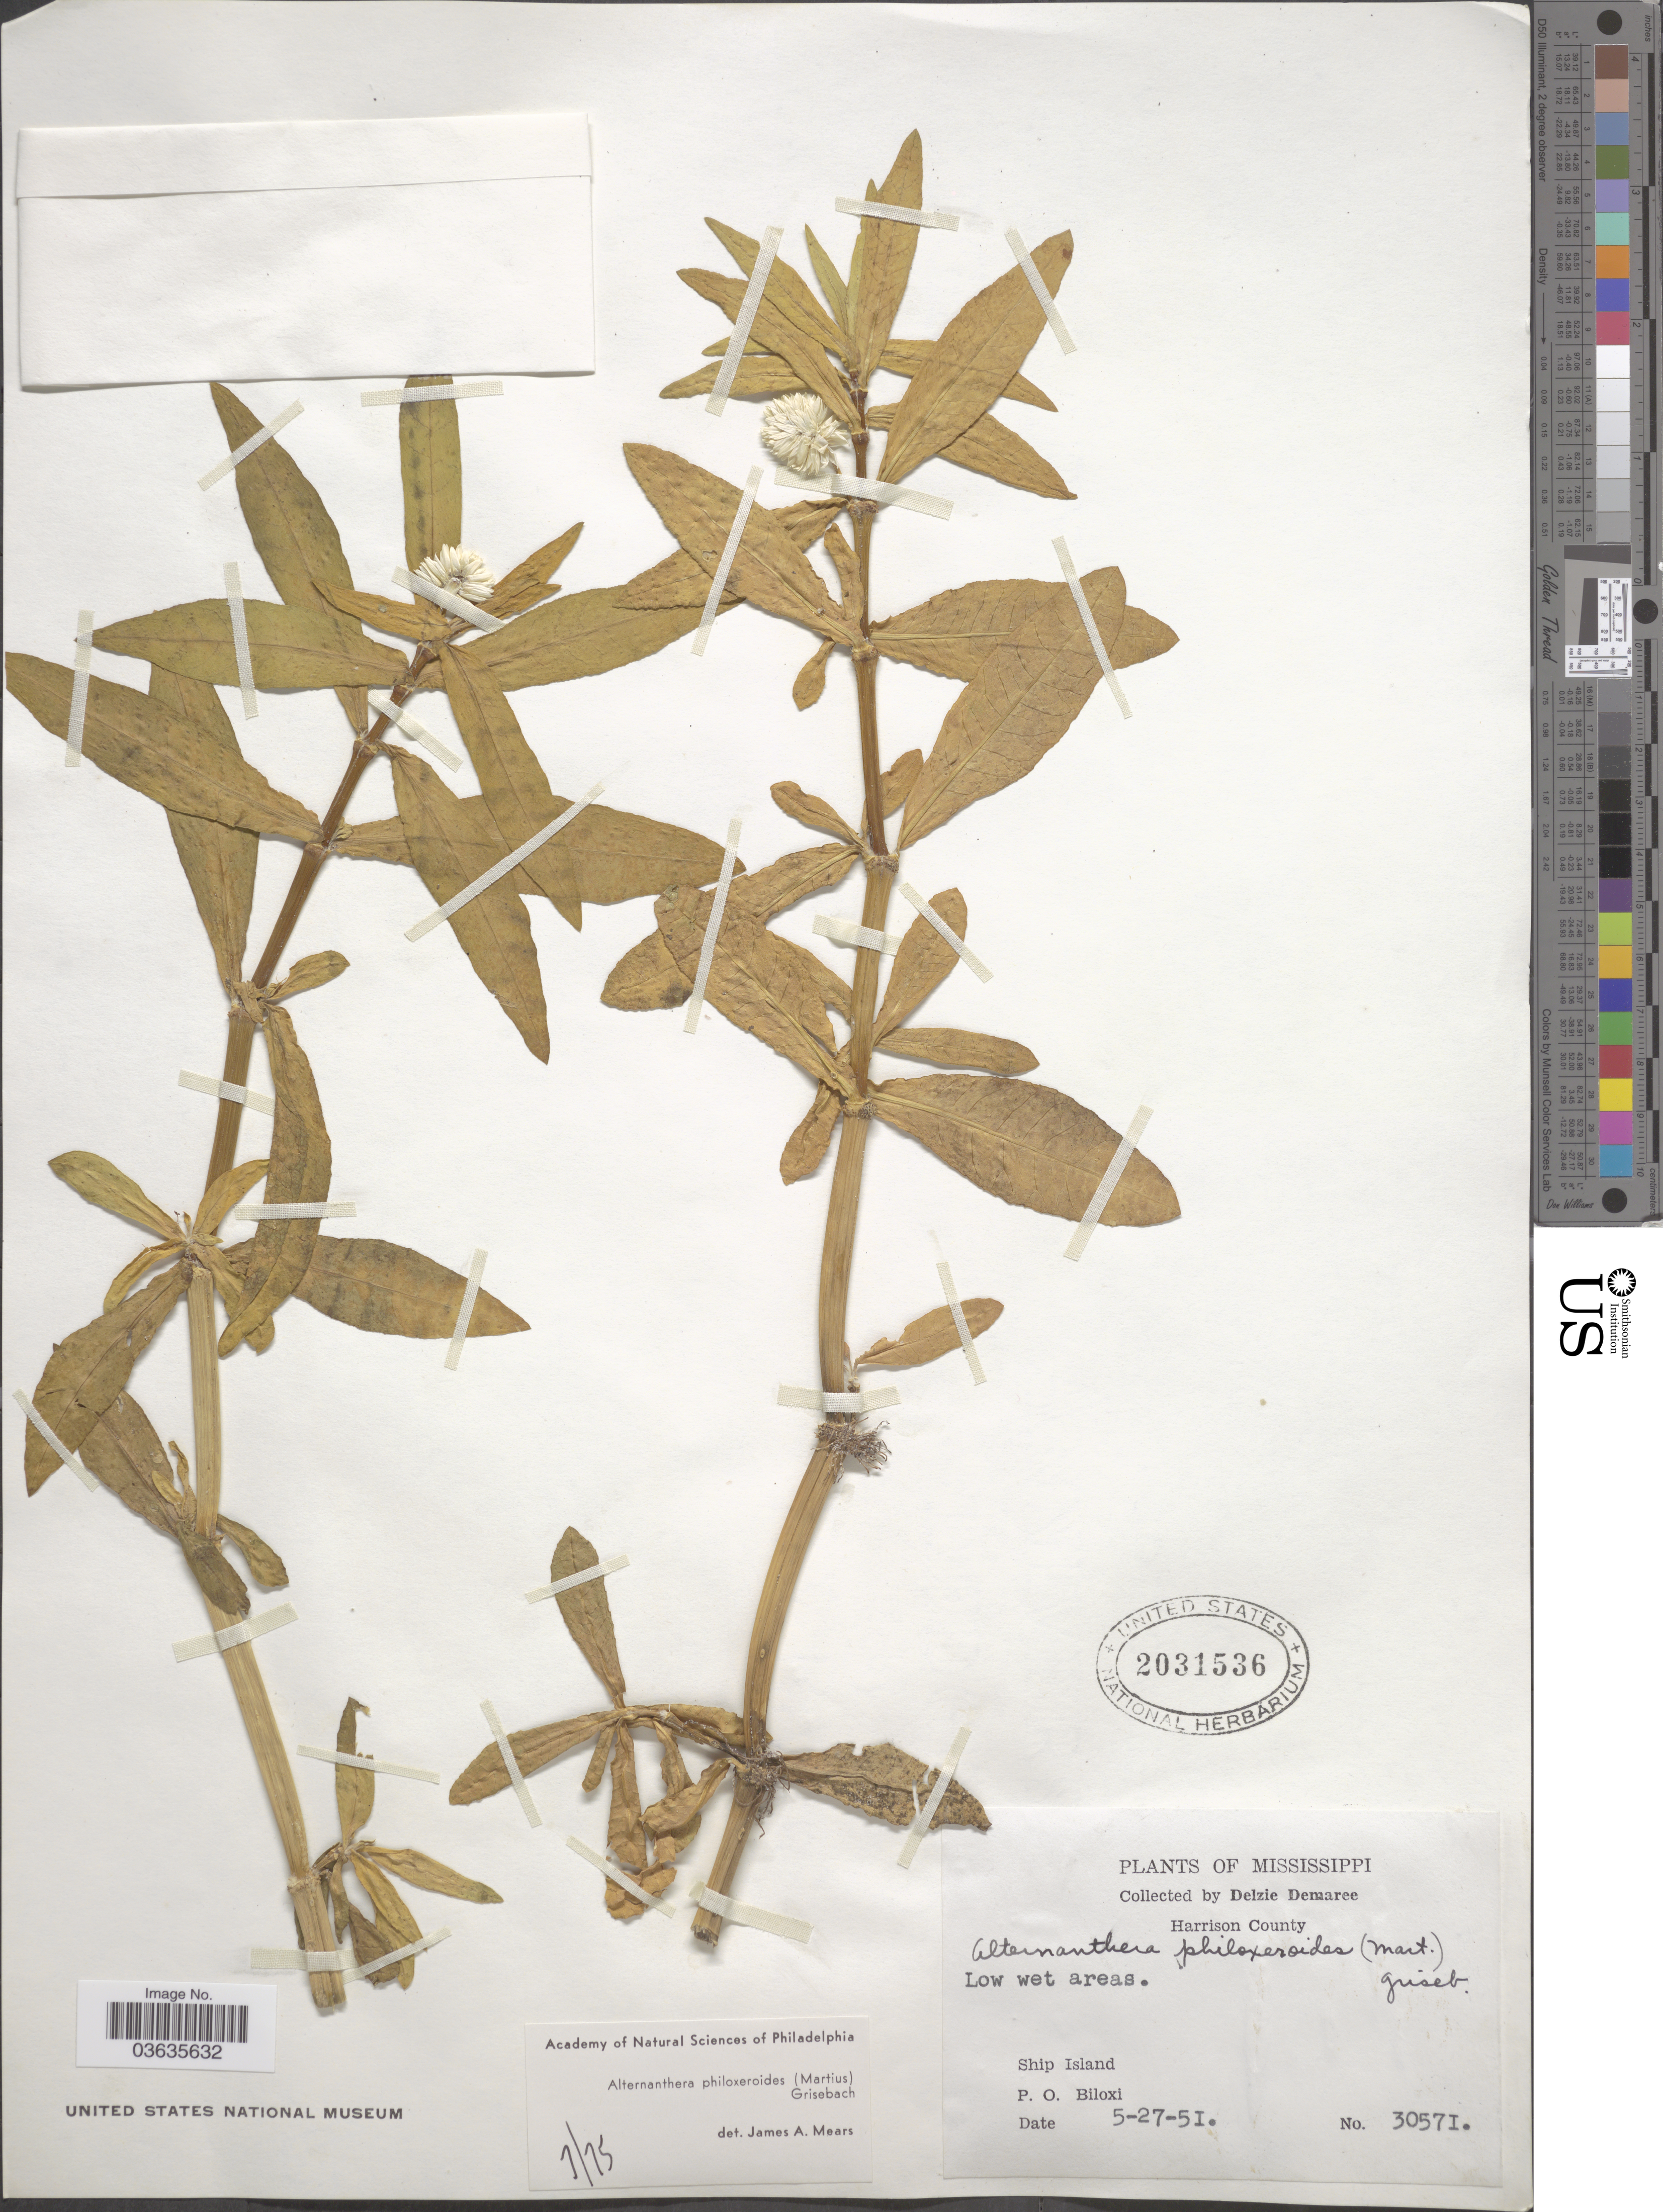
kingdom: Plantae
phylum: Tracheophyta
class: Magnoliopsida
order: Caryophyllales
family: Amaranthaceae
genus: Alternanthera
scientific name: Alternanthera philoxeroides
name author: (Mart.) Griseb.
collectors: D. Demaree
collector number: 30571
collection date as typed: Transcribed d/m/y: 27/5/51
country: United States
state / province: Mississippi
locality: Harrison County. Ship Island. P. O. Biloxi.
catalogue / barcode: US 2031536